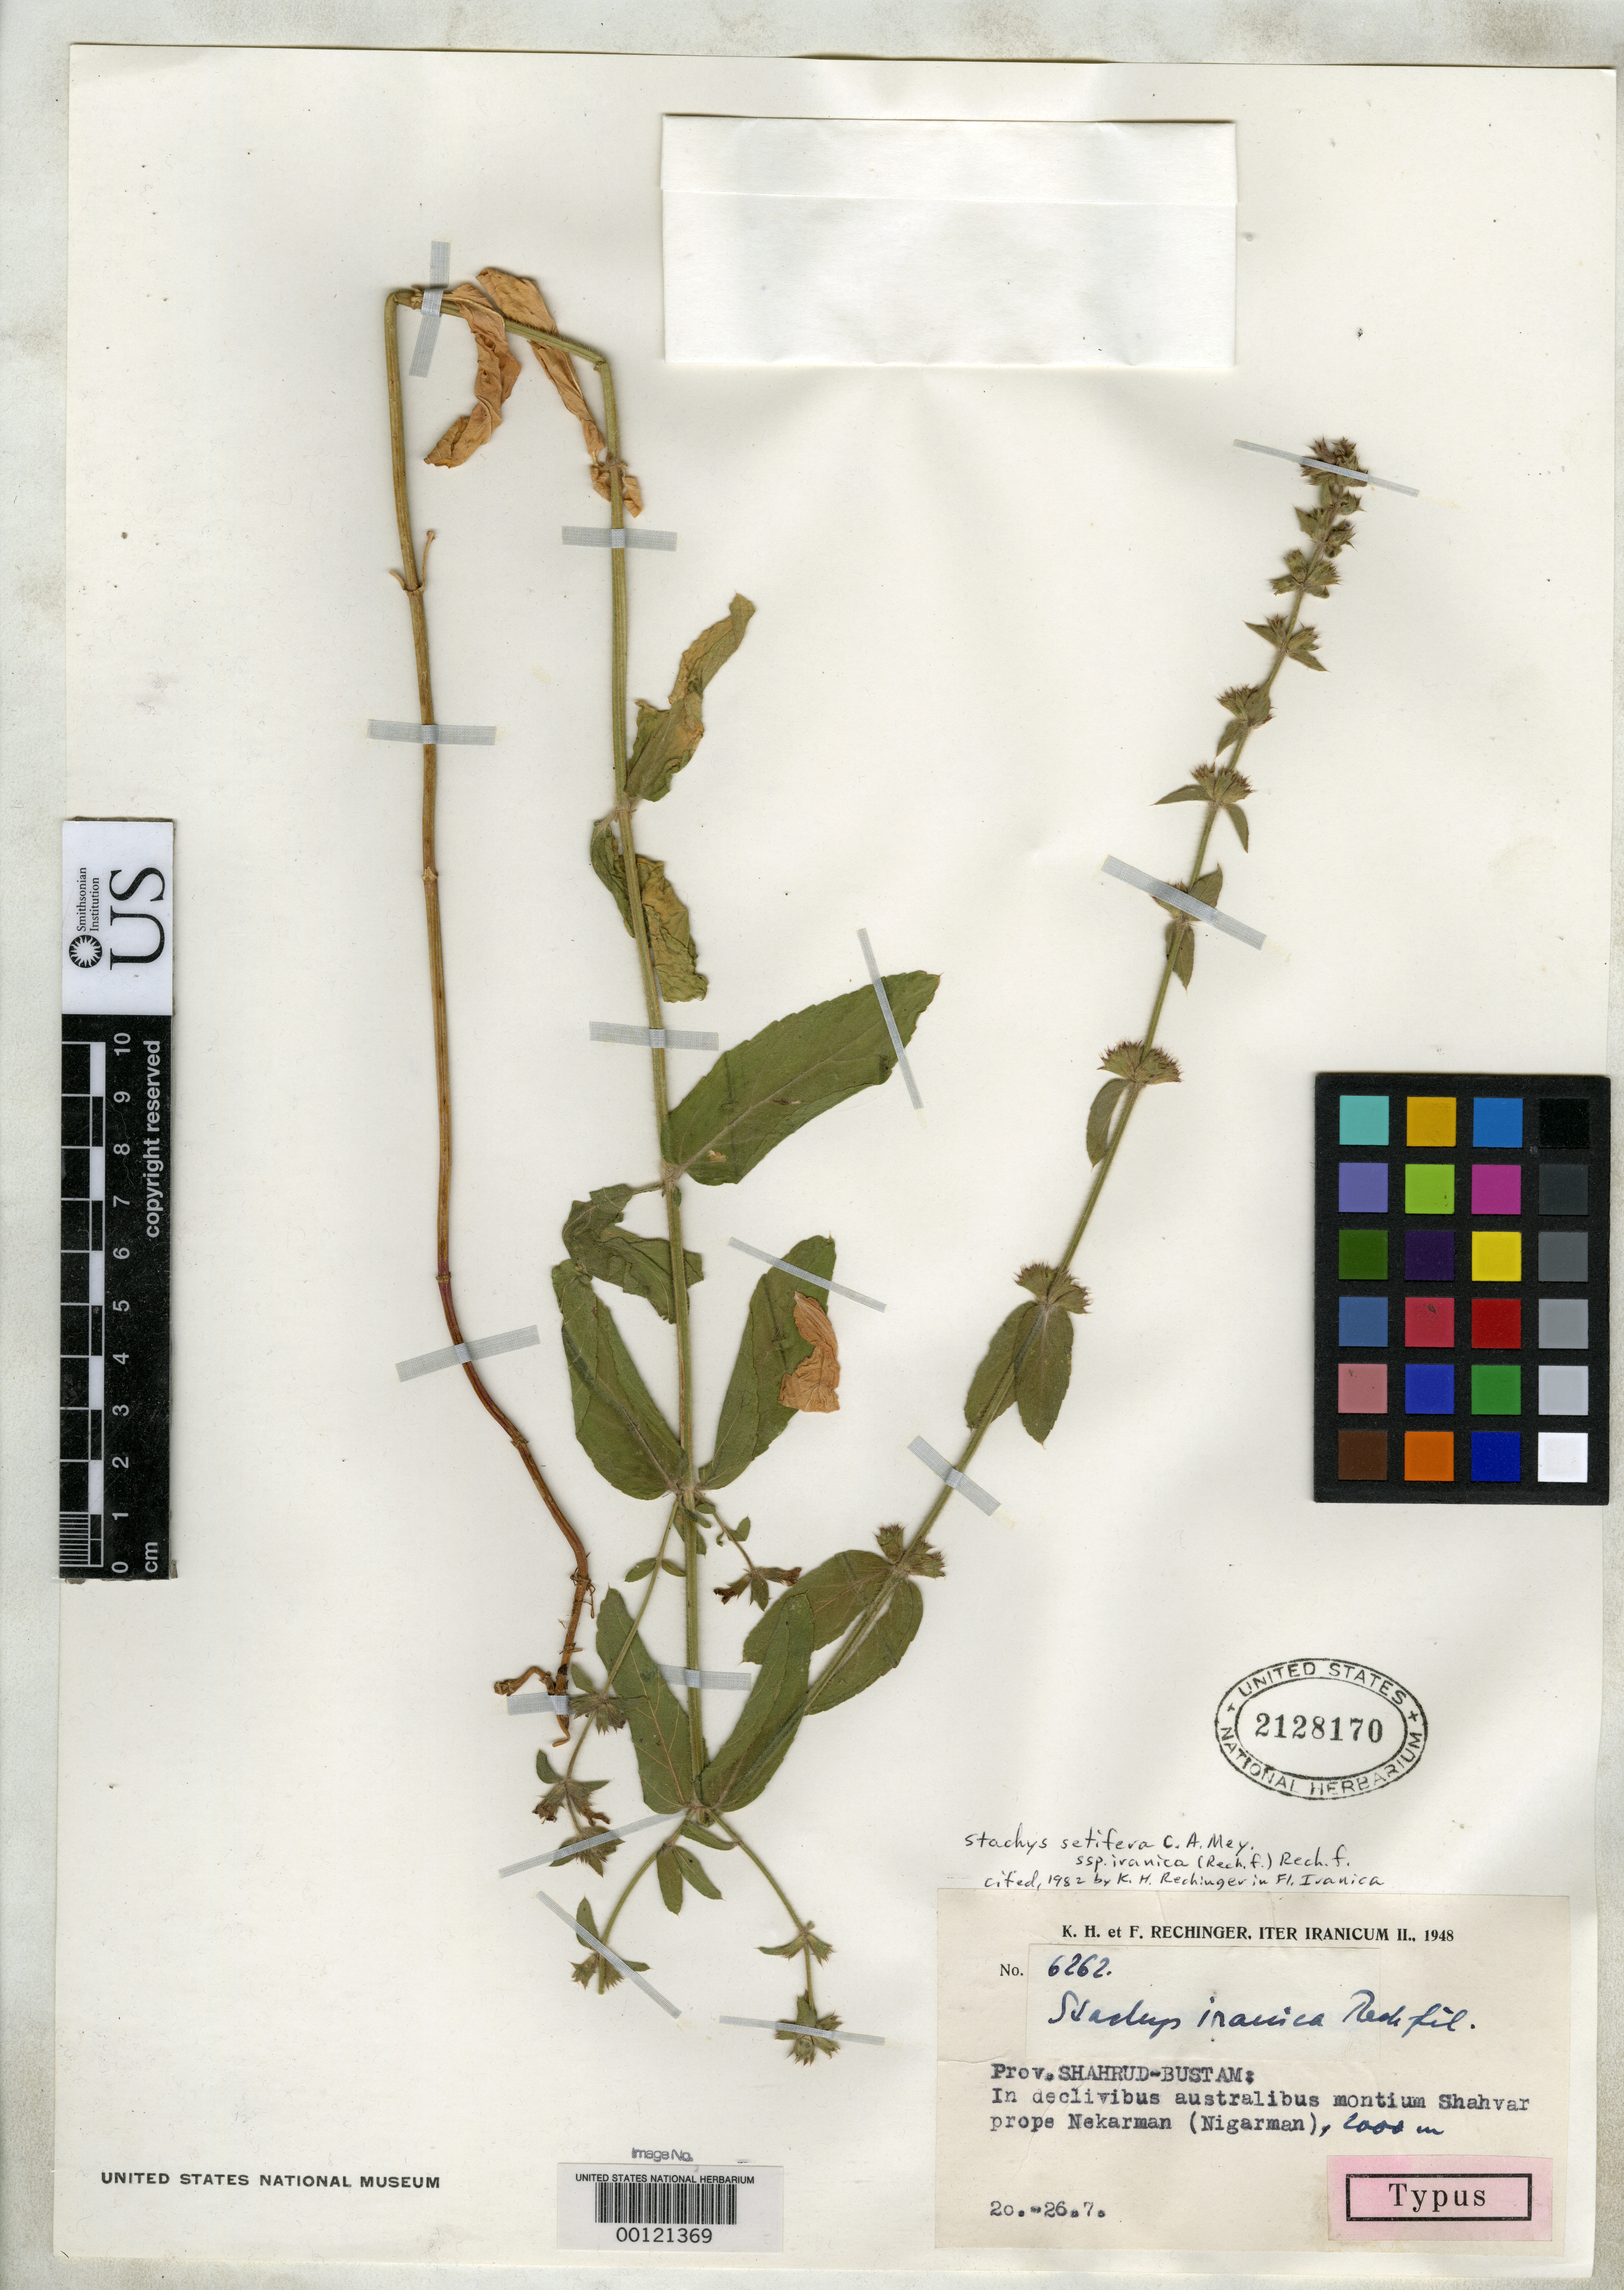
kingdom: Plantae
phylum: Tracheophyta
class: Magnoliopsida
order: Lamiales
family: Lamiaceae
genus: Stachys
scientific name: Stachys iranica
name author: Rech. f.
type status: Isotype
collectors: K. H. Rechinger & F. Rechinger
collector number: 6262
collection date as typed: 20 Jul 1948 to 26 Jul 1948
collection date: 1948-07-20/1948-07-26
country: Iran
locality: In declivibus australibus montium Shahvar prope Nekarman (Nigarman). Shahrud-Bustam.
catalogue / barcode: US 2128170